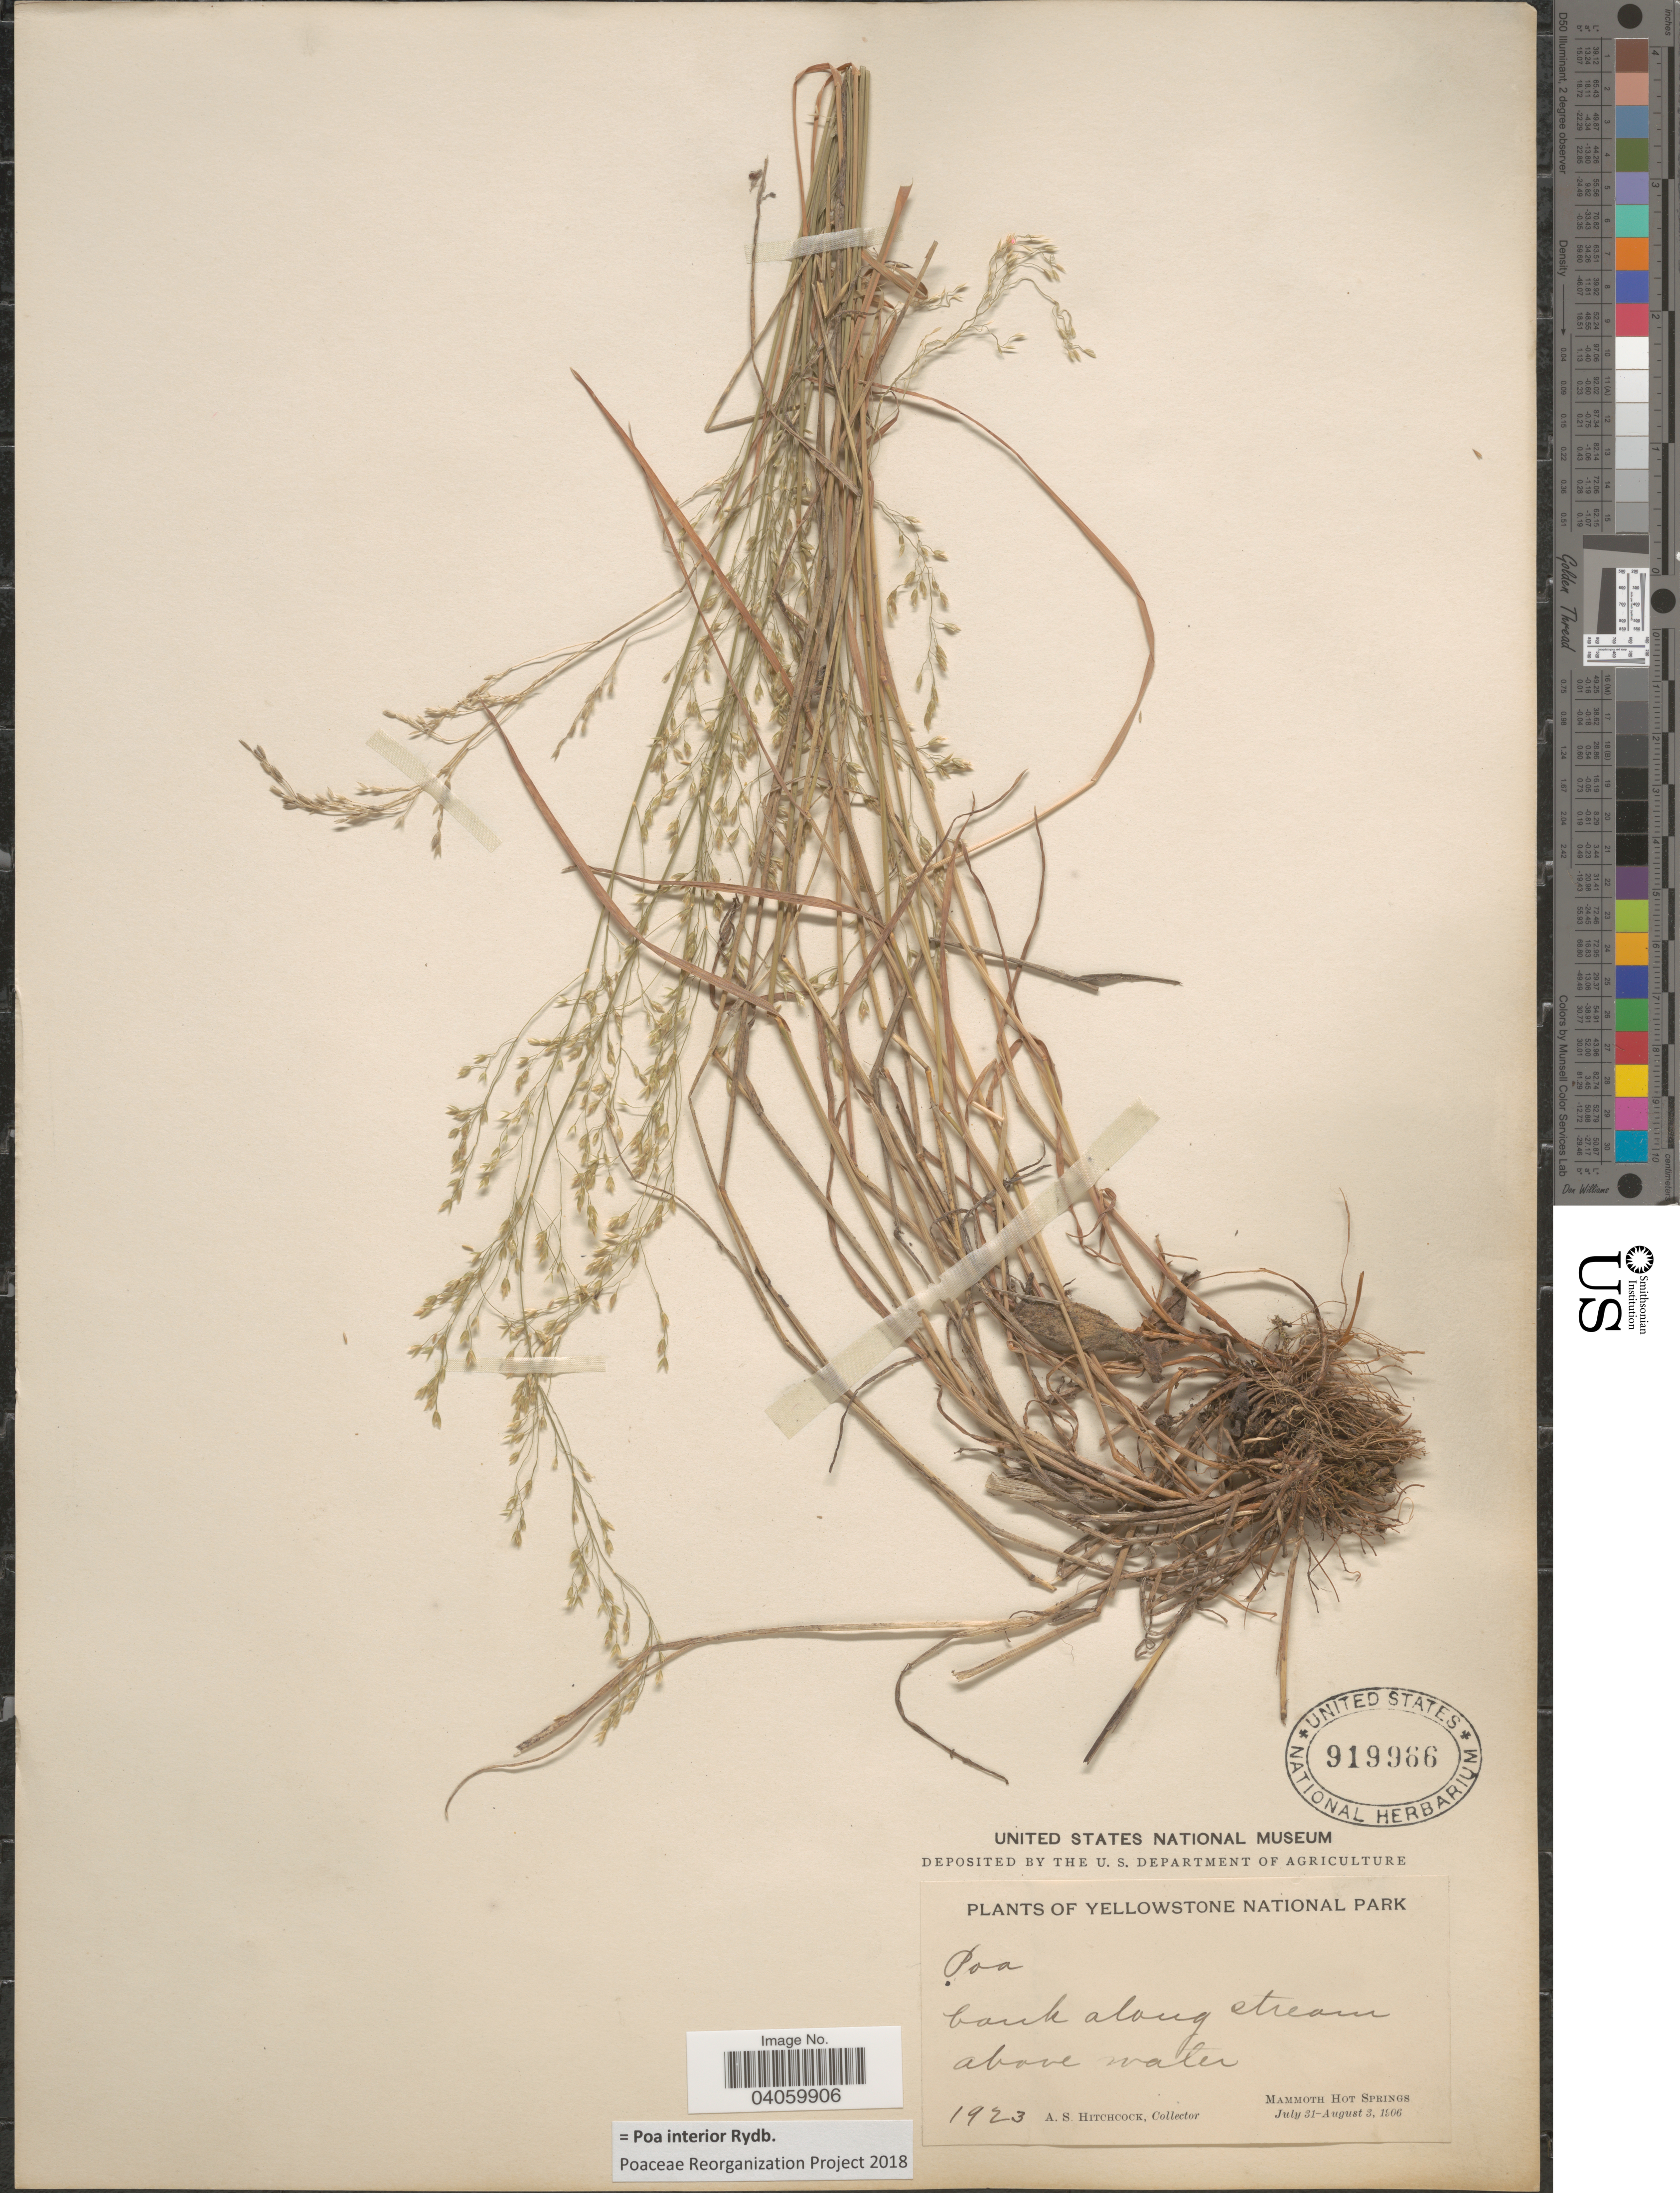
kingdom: Plantae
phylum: Tracheophyta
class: Liliopsida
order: Poales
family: Poaceae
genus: Poa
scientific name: Poa interior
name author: Rydb.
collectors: A. S. Hitchcock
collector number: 1923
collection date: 1906-07-31/1906-08-03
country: United States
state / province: Wyoming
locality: Yellowstone National Park. Bank along stream above water. Mammoth Hot Springs.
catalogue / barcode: US 919966